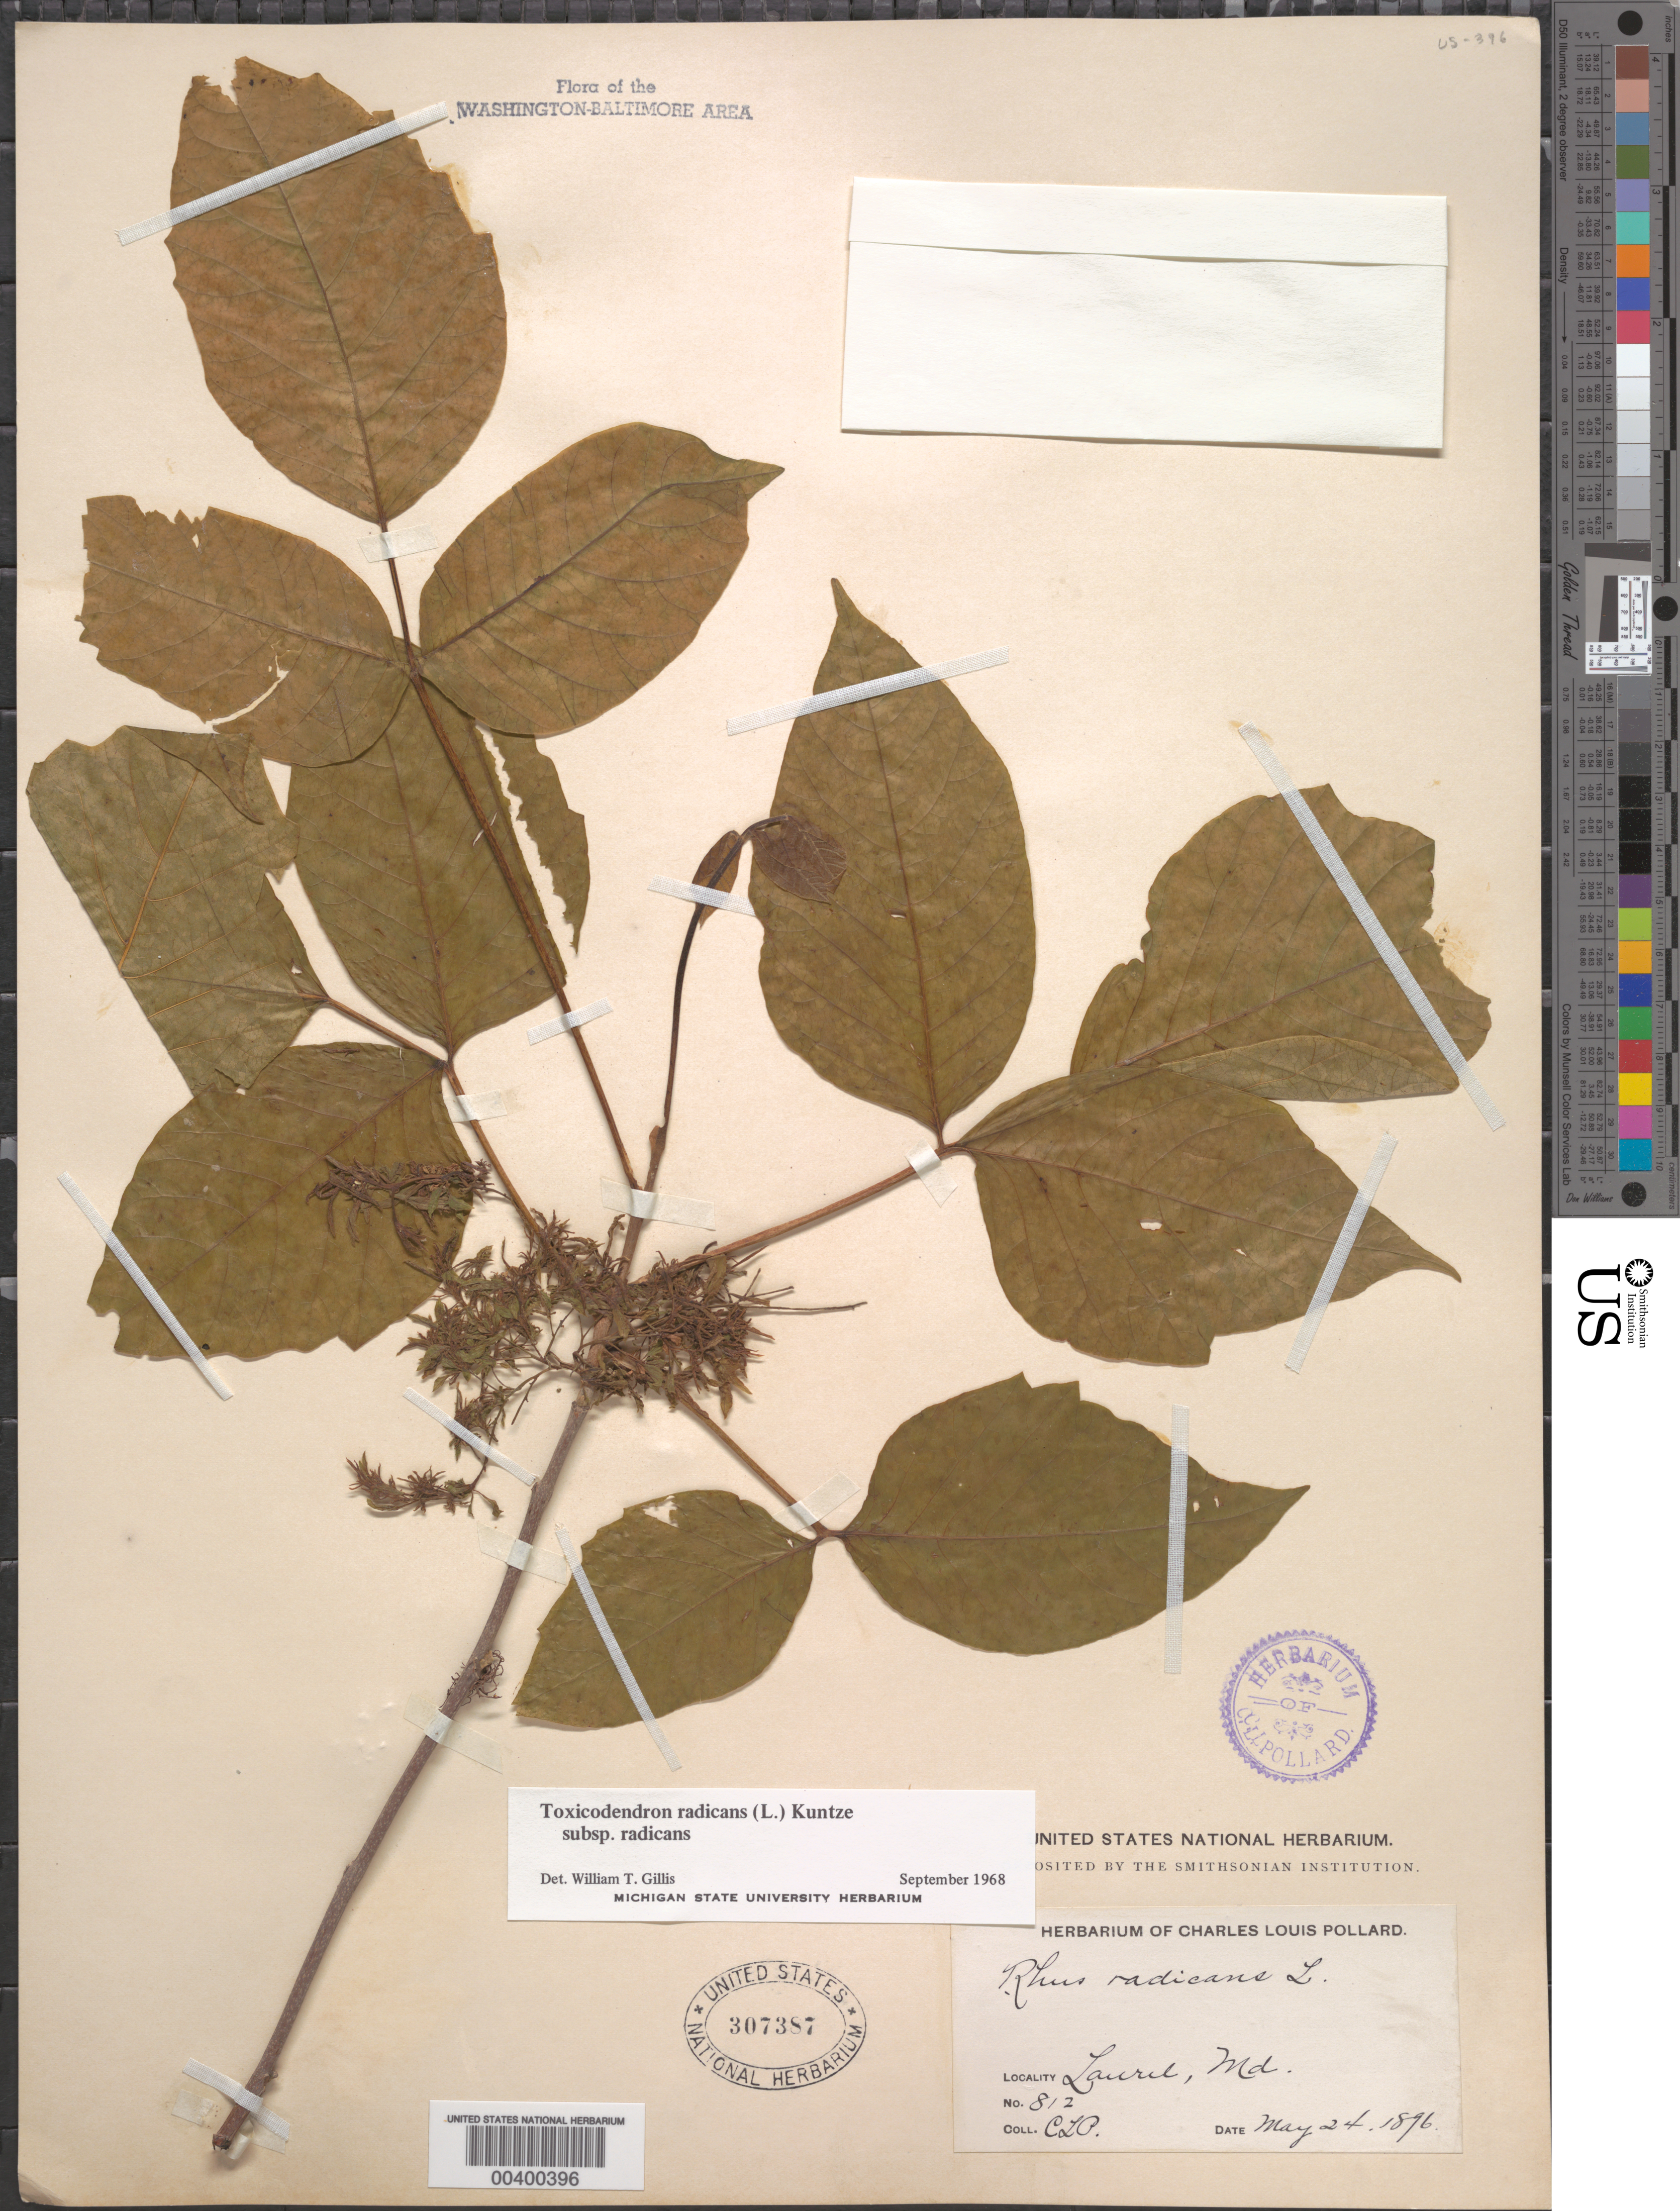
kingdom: Plantae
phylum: Tracheophyta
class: Magnoliopsida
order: Sapindales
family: Anacardiaceae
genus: Toxicodendron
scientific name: Toxicodendron radicans subsp. radicans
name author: (L.) Kuntze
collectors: C. L. Pollard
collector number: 812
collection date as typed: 24 May 1896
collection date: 1896-05-24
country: United States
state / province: Maryland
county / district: Prince George's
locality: Laurel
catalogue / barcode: US 307387